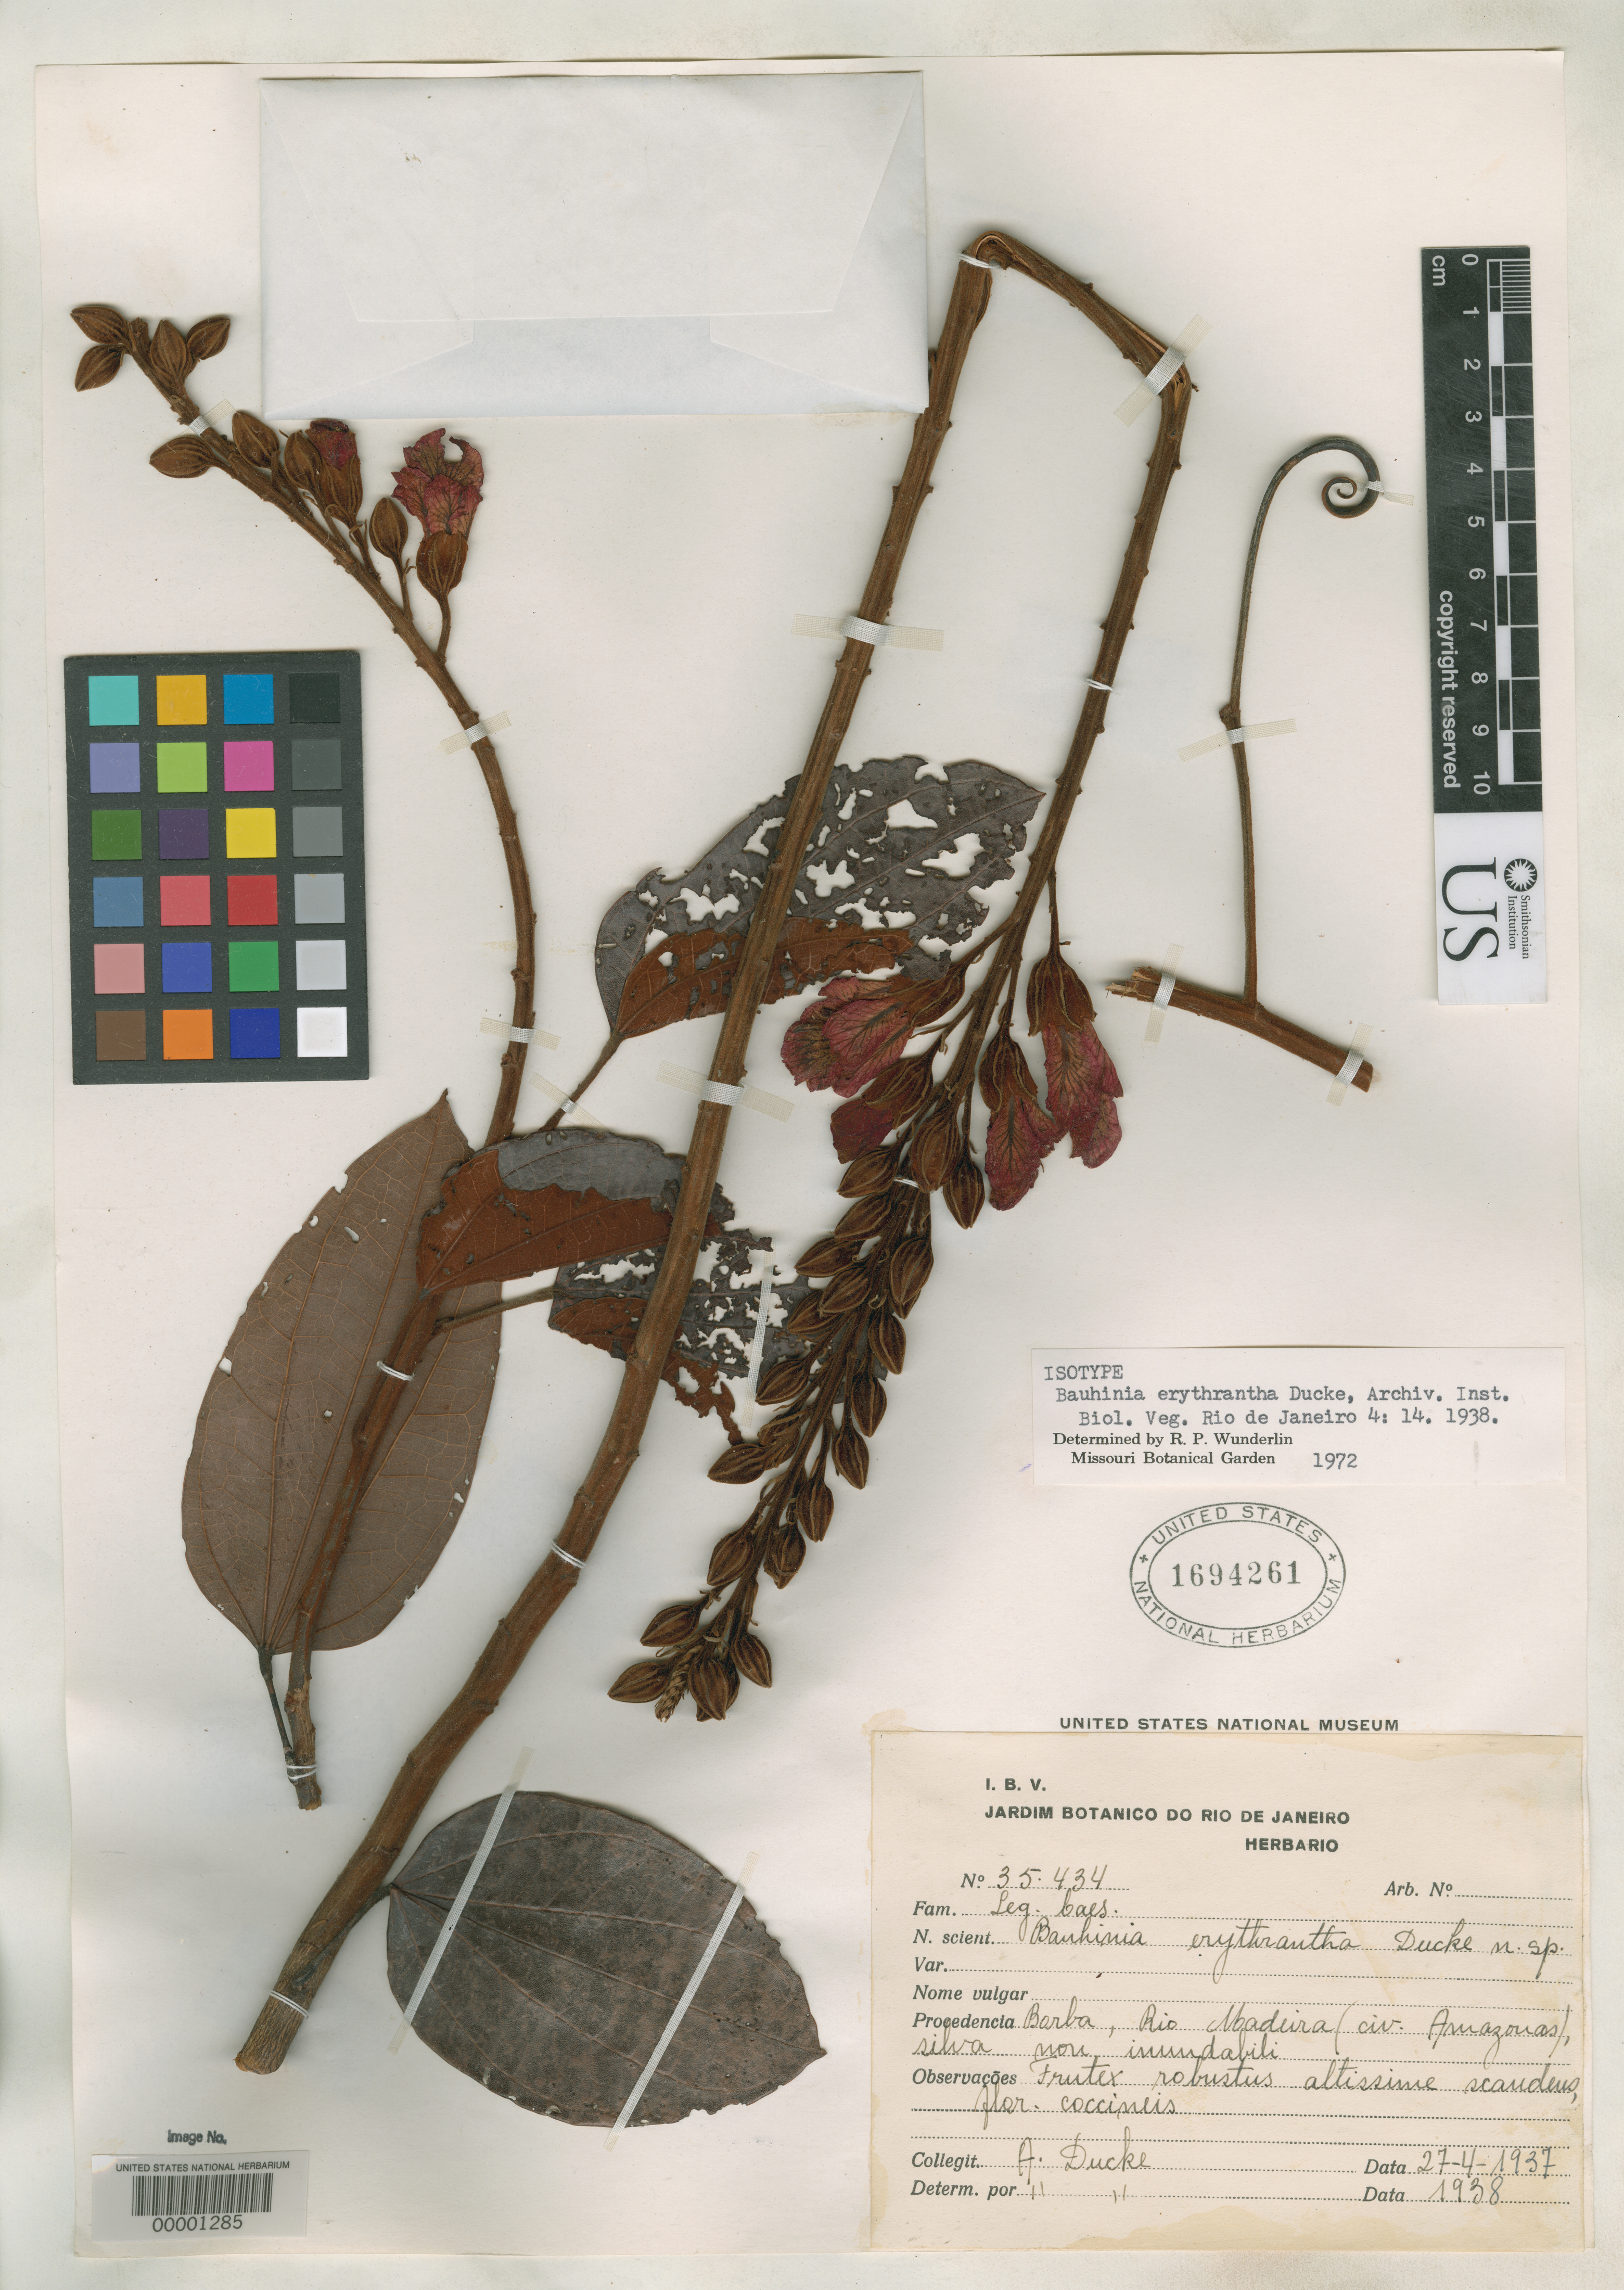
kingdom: Plantae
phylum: Tracheophyta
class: Magnoliopsida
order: Fabales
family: Fabaceae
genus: Bauhinia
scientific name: Bauhinia erythrantha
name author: Ducke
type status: Isotype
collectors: A. Ducke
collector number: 35434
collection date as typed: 27 Apr 1937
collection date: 1937-04-27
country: Brazil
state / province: Amazonas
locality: Prope Barba, Rio Madeira.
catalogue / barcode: US 1694261